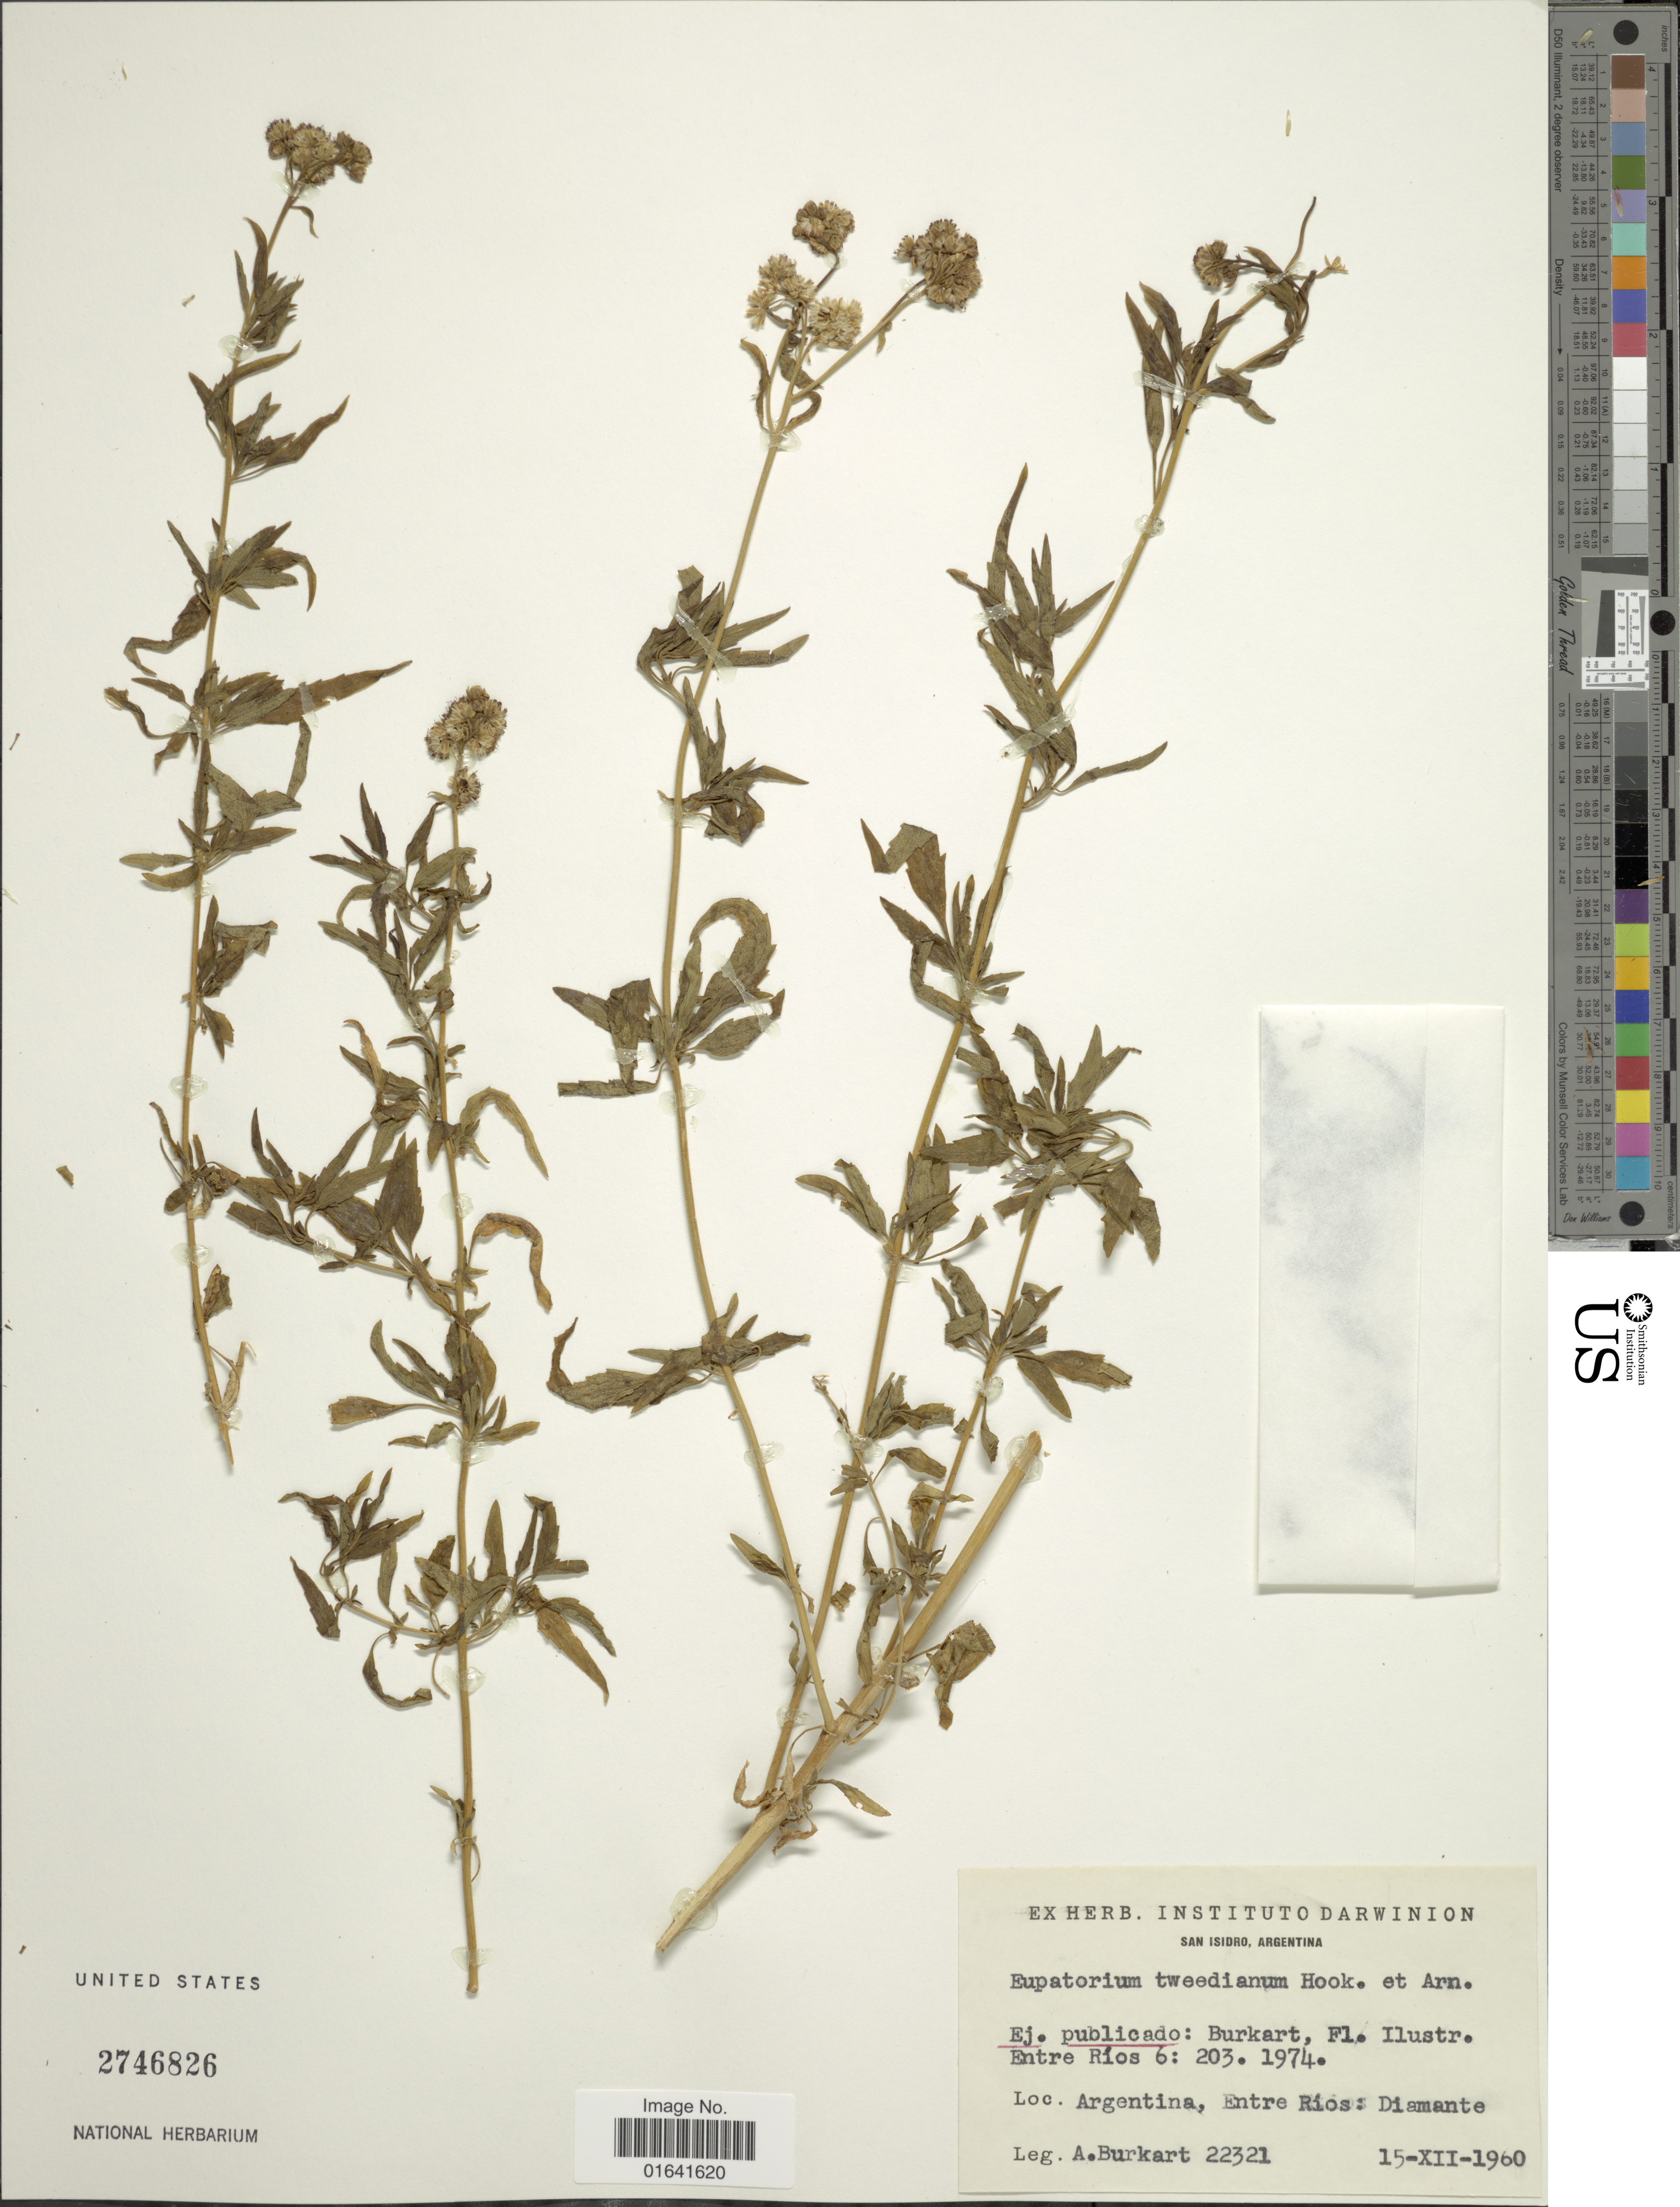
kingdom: Plantae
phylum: Tracheophyta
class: Magnoliopsida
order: Asterales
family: Asteraceae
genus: Hatschbachiella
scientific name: Hatschbachiella tweedieana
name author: (Hook. & Arn.) R.M. King & H. Rob.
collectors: A. E. Burkart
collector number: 22321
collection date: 1960-12-15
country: Argentina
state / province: Entre Rios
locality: Diamante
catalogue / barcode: US 2746826